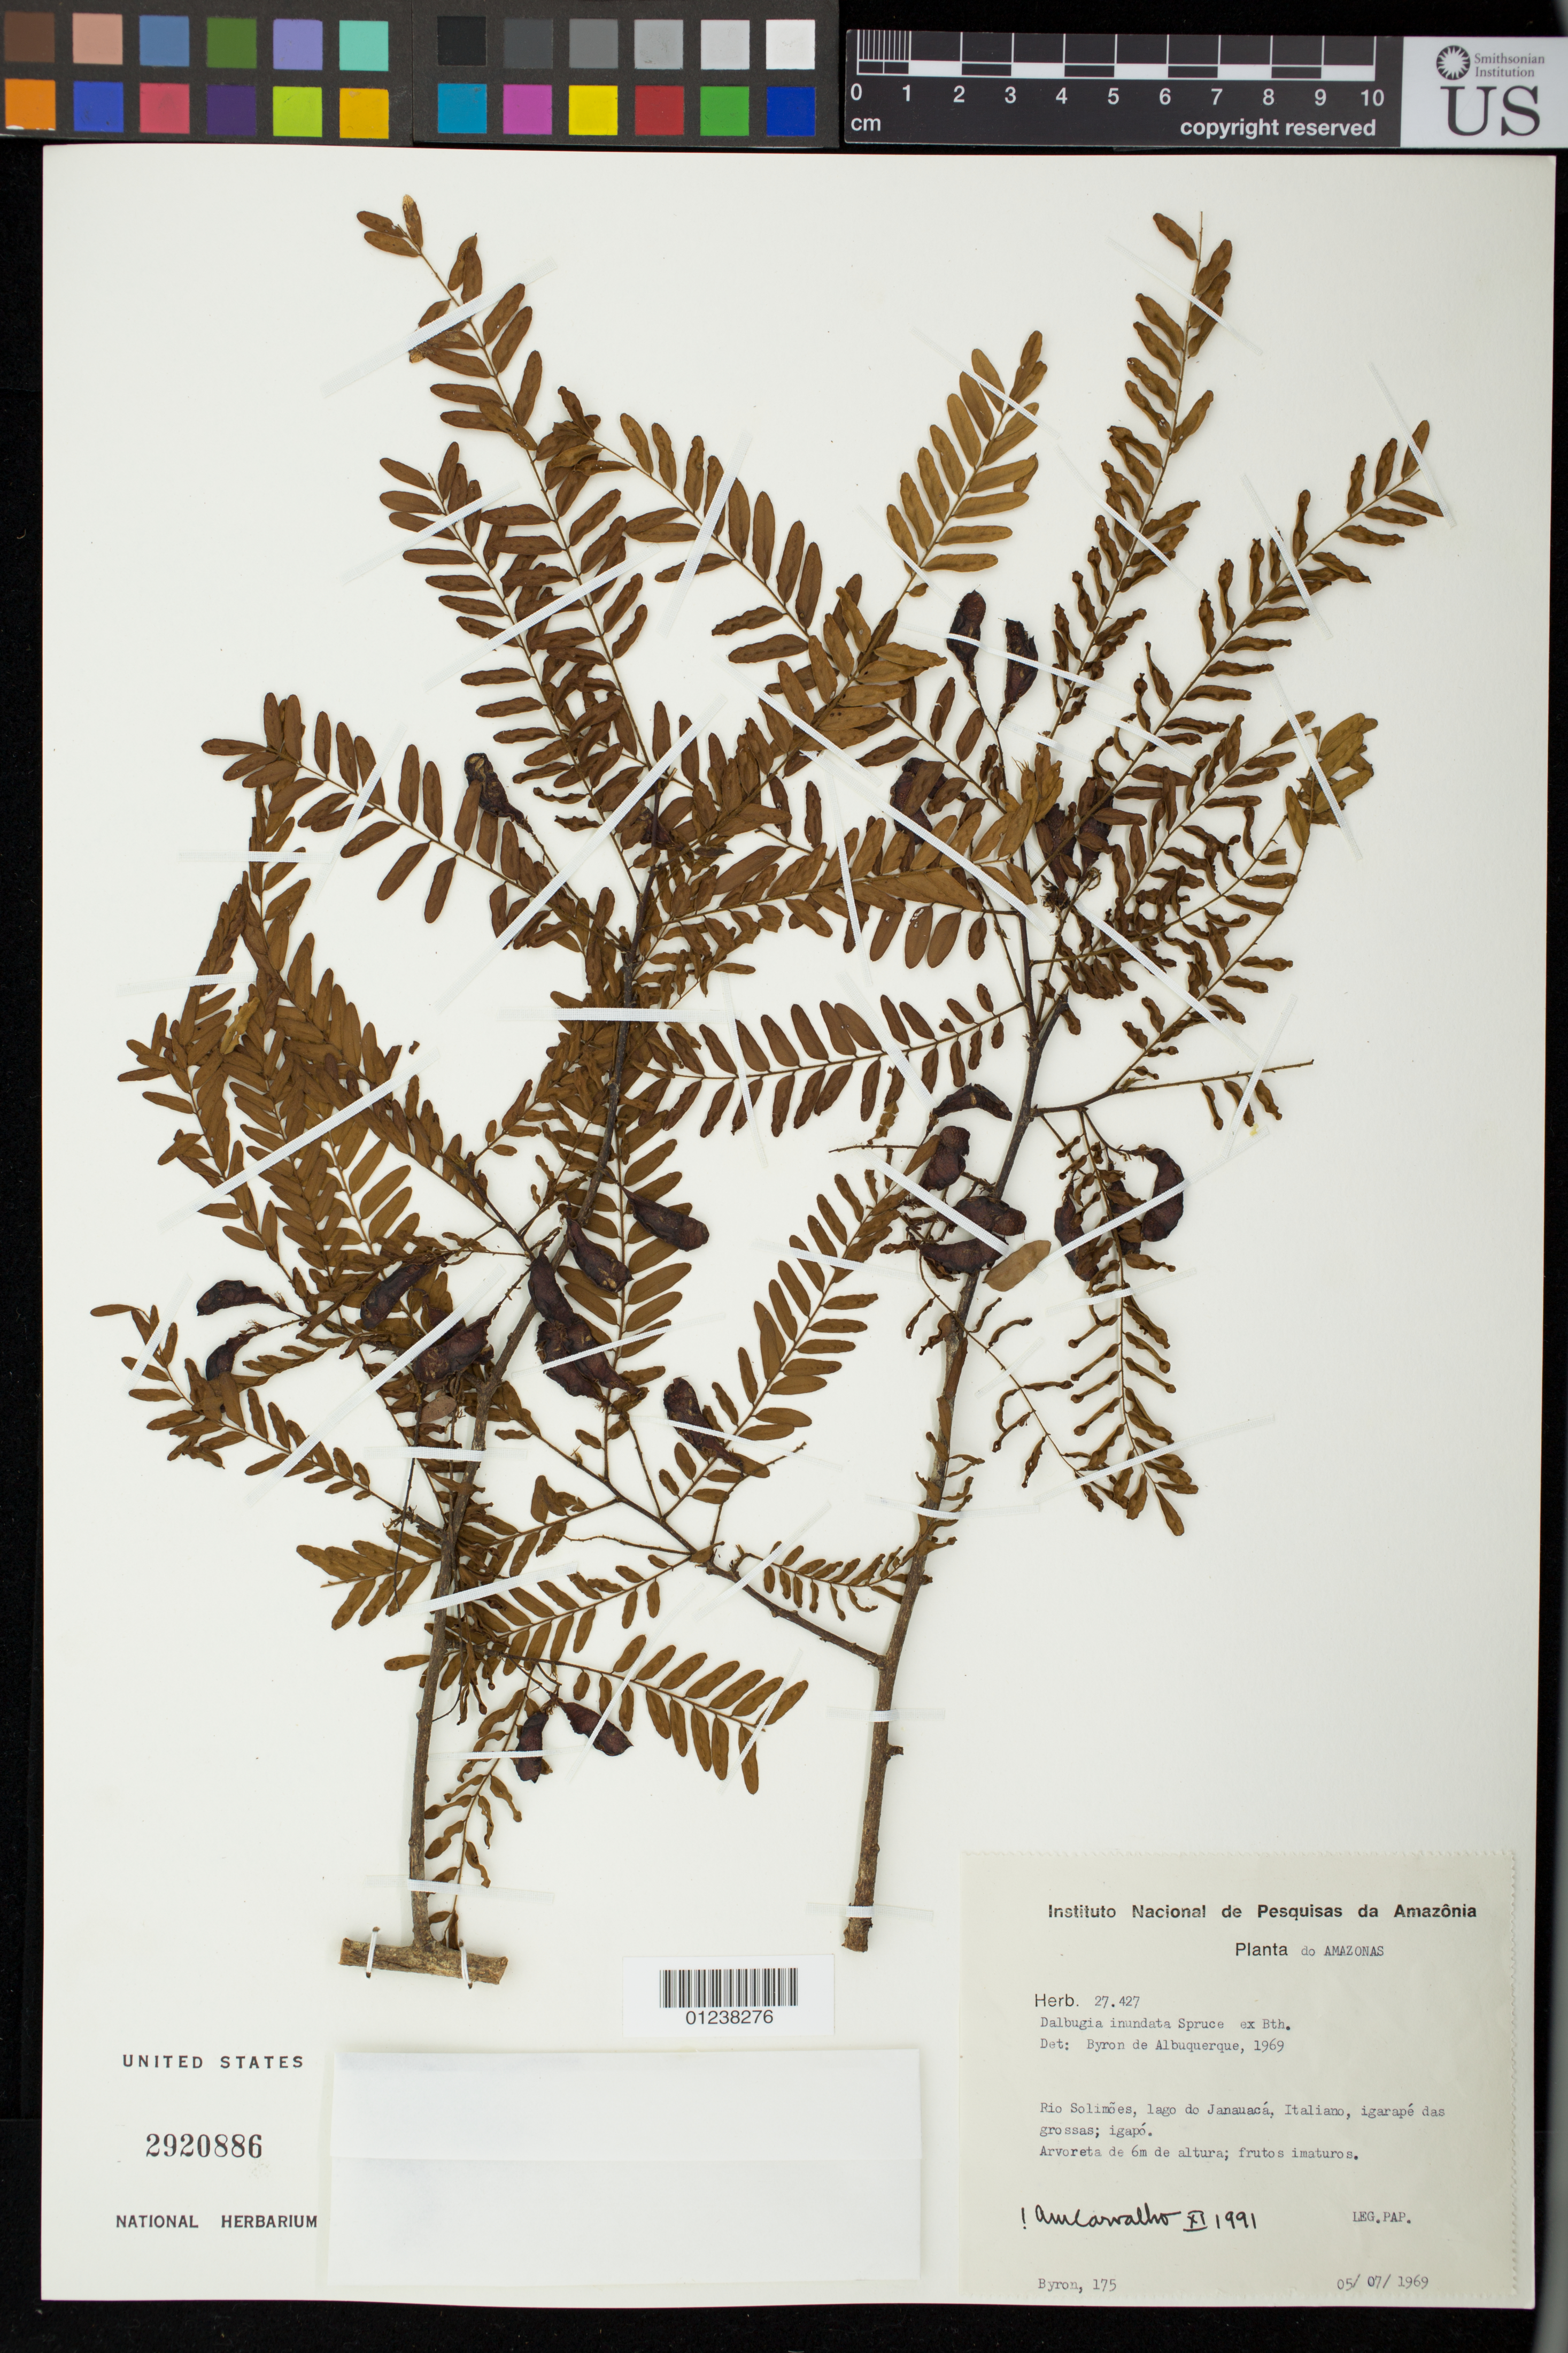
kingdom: Plantae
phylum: Tracheophyta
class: Magnoliopsida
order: Fabales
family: Fabaceae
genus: Dalbergia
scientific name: Dalbergia inundata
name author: Benth.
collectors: -. Byron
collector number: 175 / Herb. 27427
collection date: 1969-07-05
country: Brazil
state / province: Amazonas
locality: Rio Solimoes, lago do Janauaca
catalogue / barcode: US 2920886